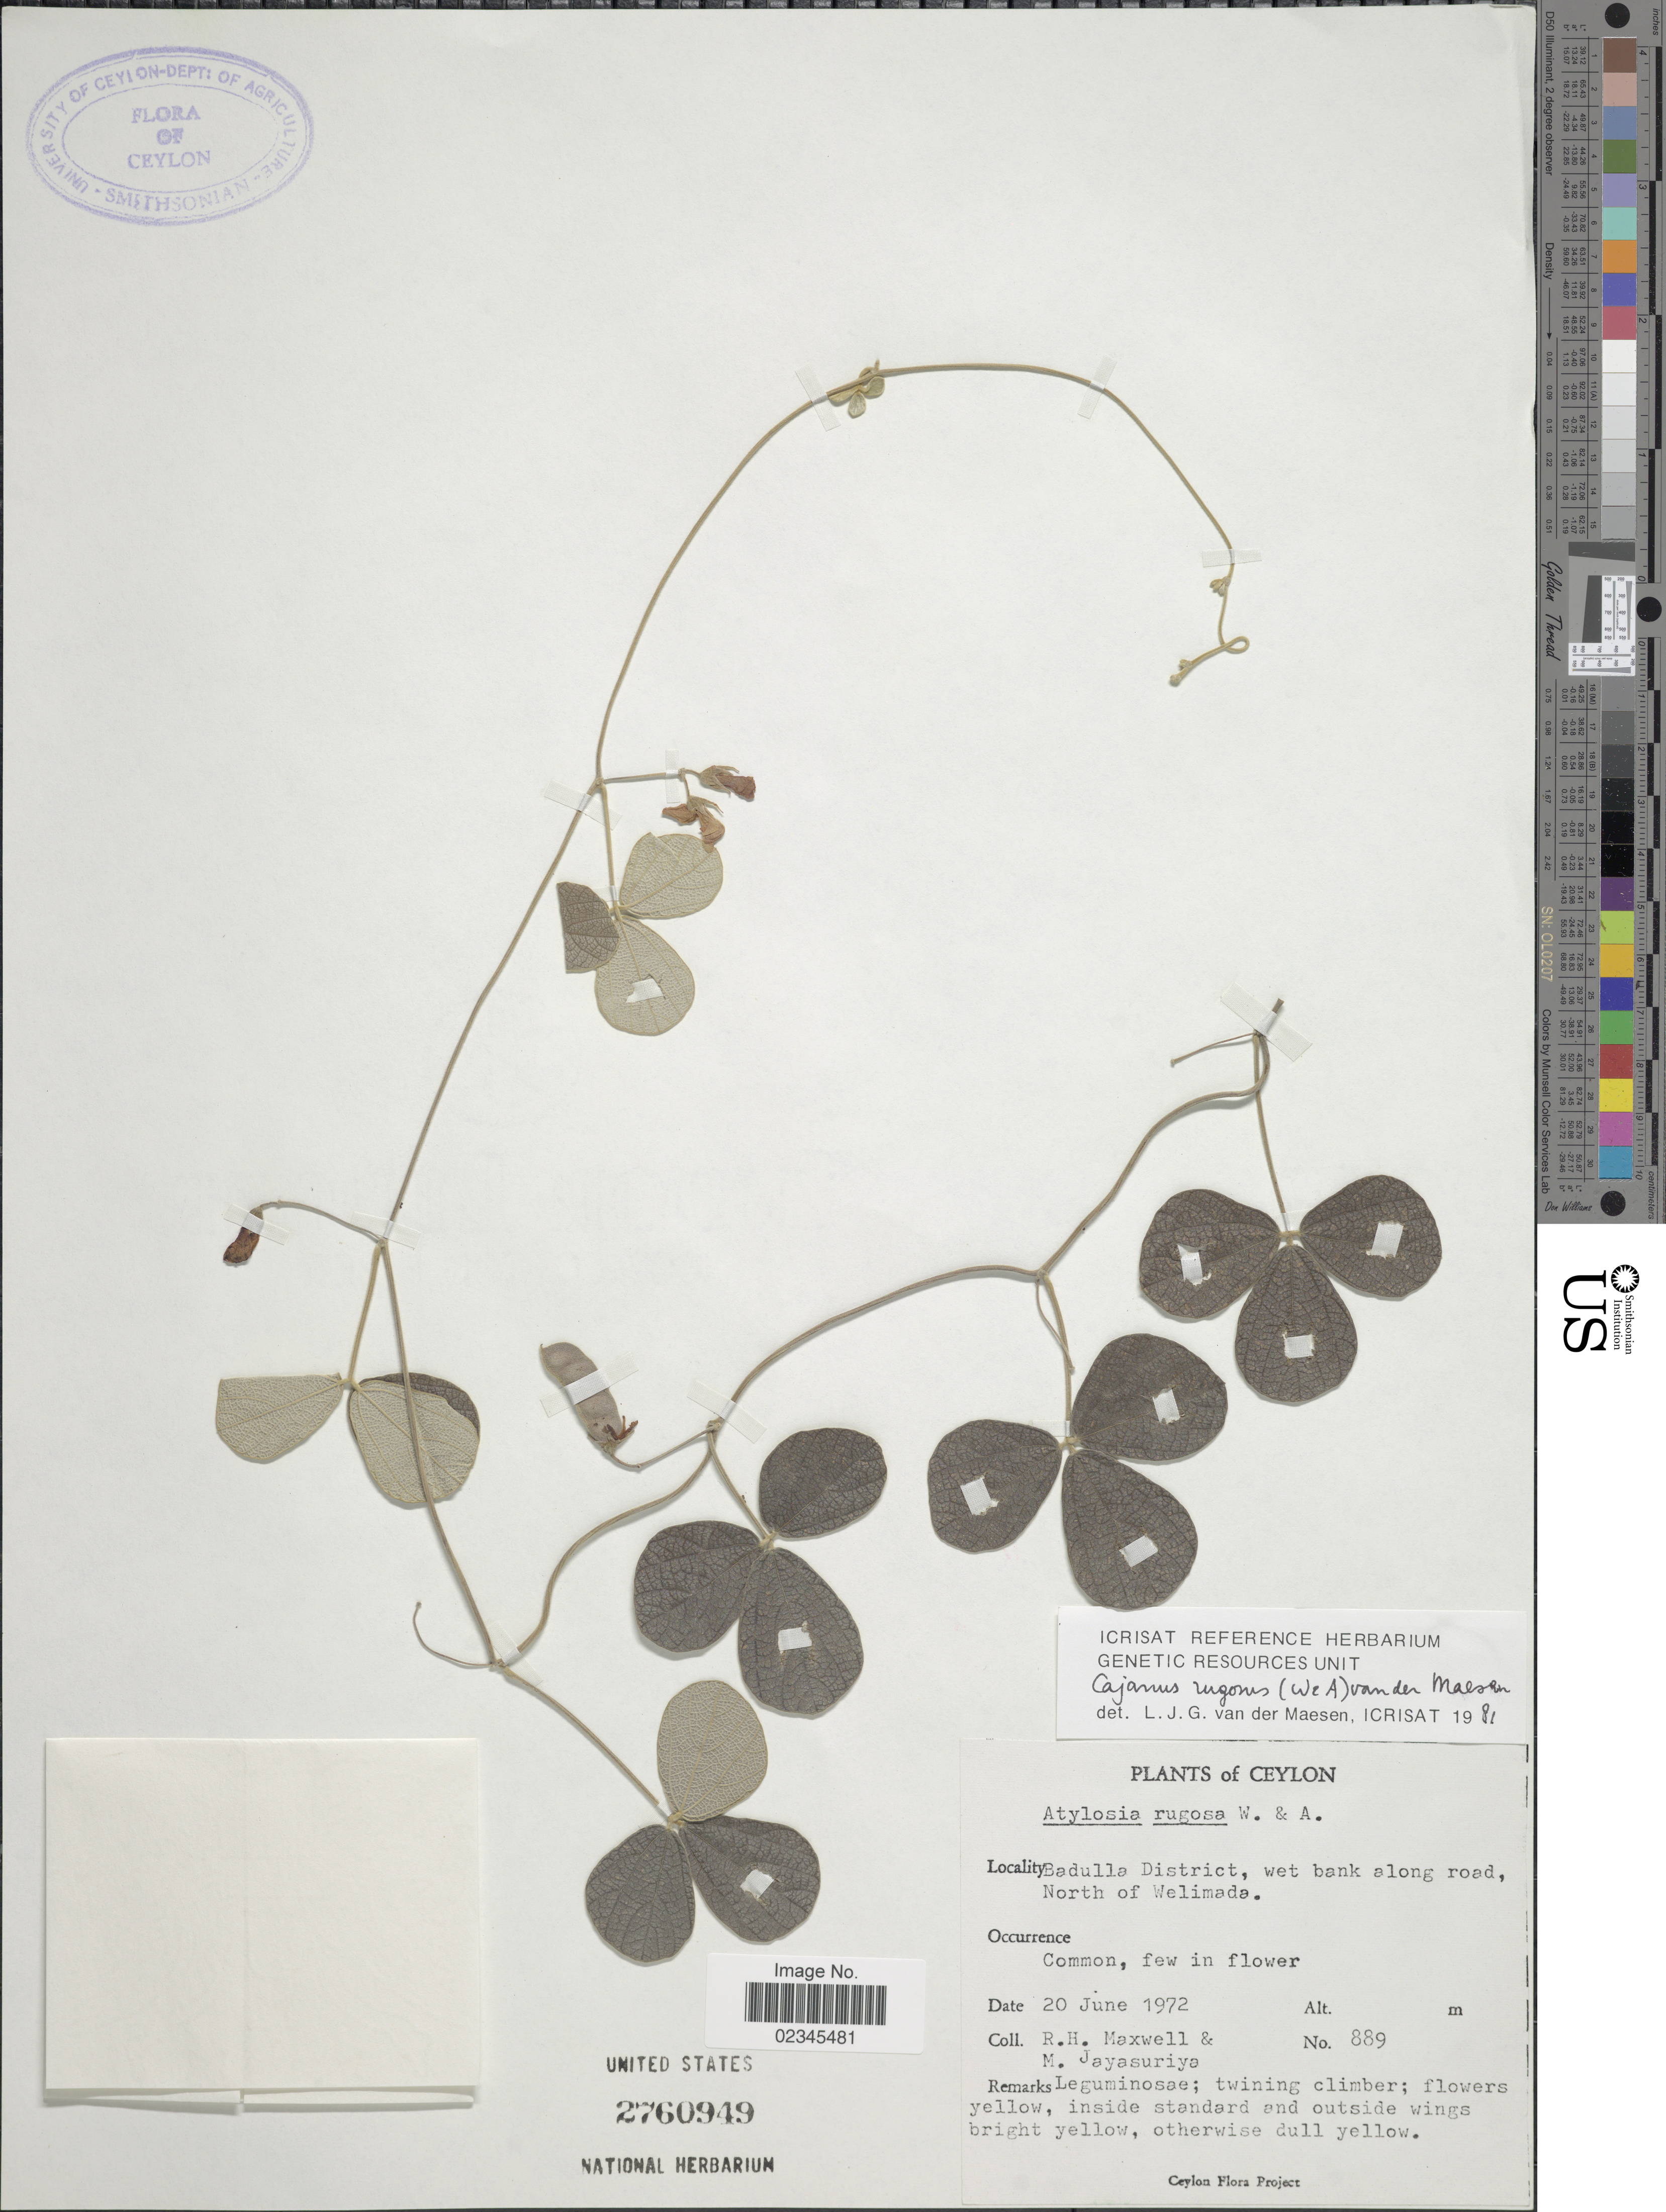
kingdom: Plantae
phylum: Tracheophyta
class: Magnoliopsida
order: Fabales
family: Fabaceae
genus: Cajanus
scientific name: Cajanus rugosus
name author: (Wight & Arn.) Maesen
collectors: R. Maxwell & M. Jayasuriya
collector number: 889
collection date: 1972-06-20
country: Sri Lanka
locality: Ceylon. Badulla District, wet bank along road, North of Welimada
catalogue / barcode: US 2760949